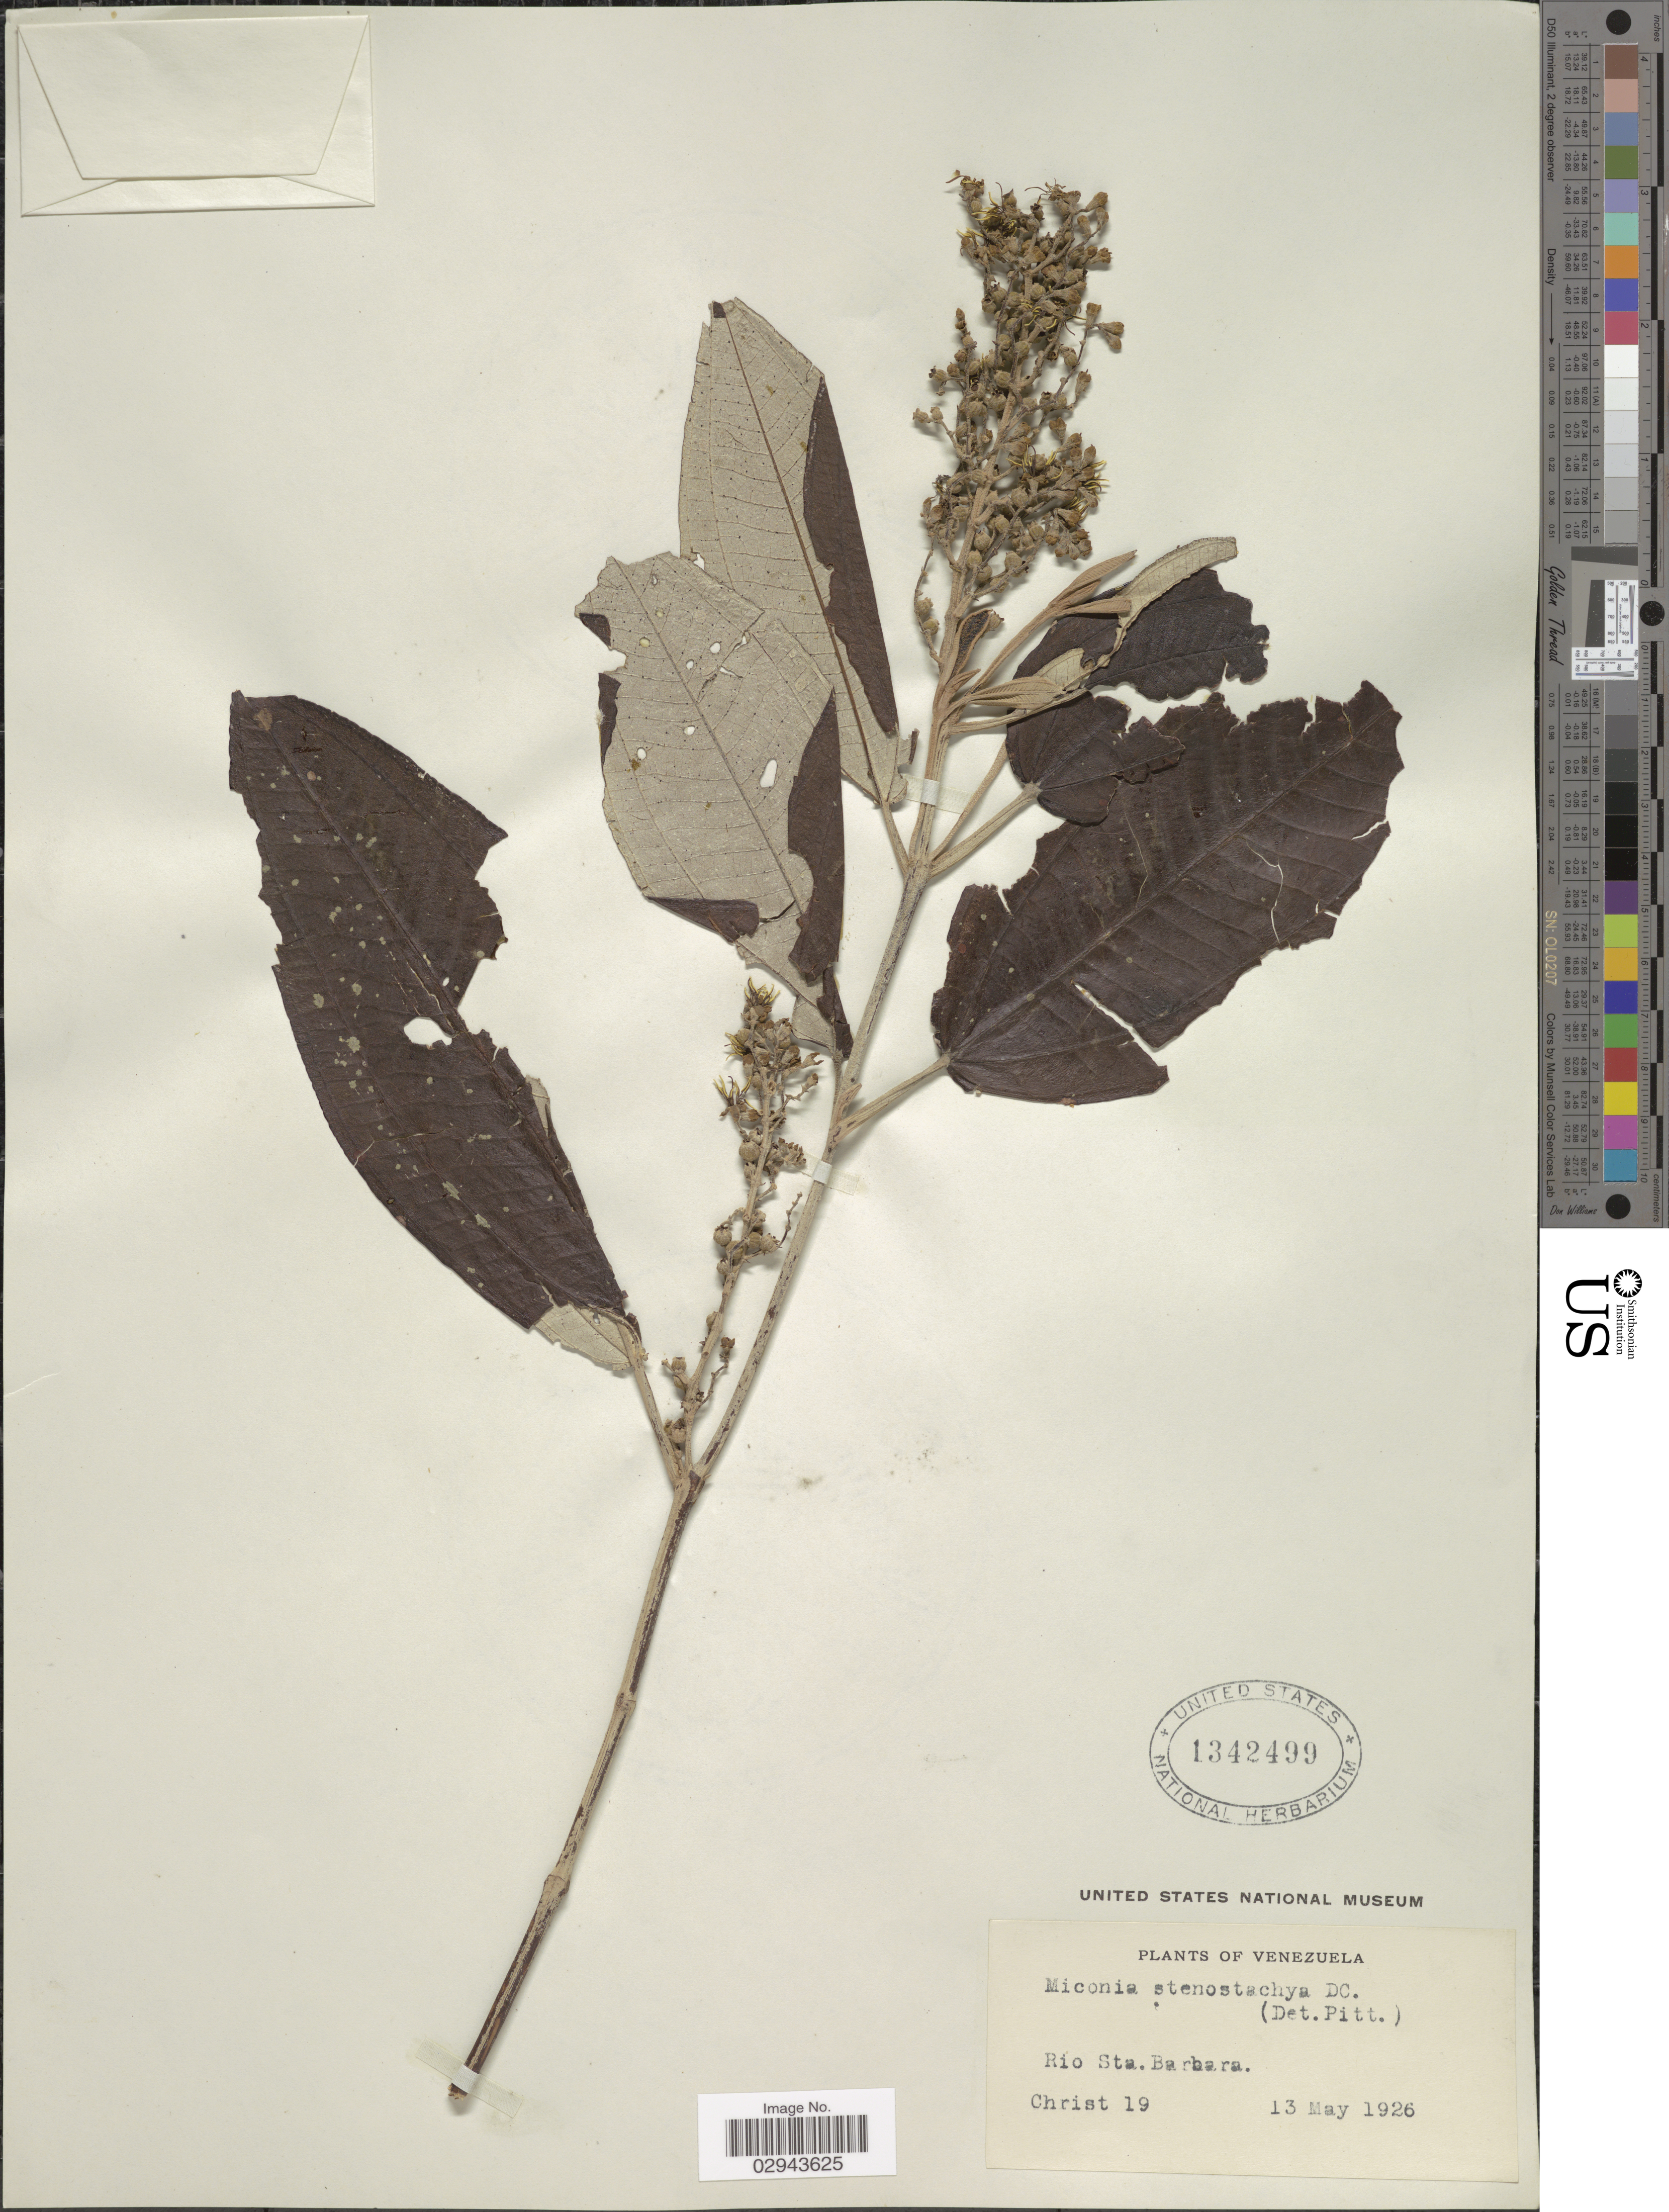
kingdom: Plantae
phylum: Tracheophyta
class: Magnoliopsida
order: Myrtales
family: Melastomataceae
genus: Miconia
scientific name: Miconia stenostachya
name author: DC.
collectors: Christ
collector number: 19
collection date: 1926-05-13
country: Venezuela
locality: Rio Sta. Barbara.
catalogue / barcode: US 1342499